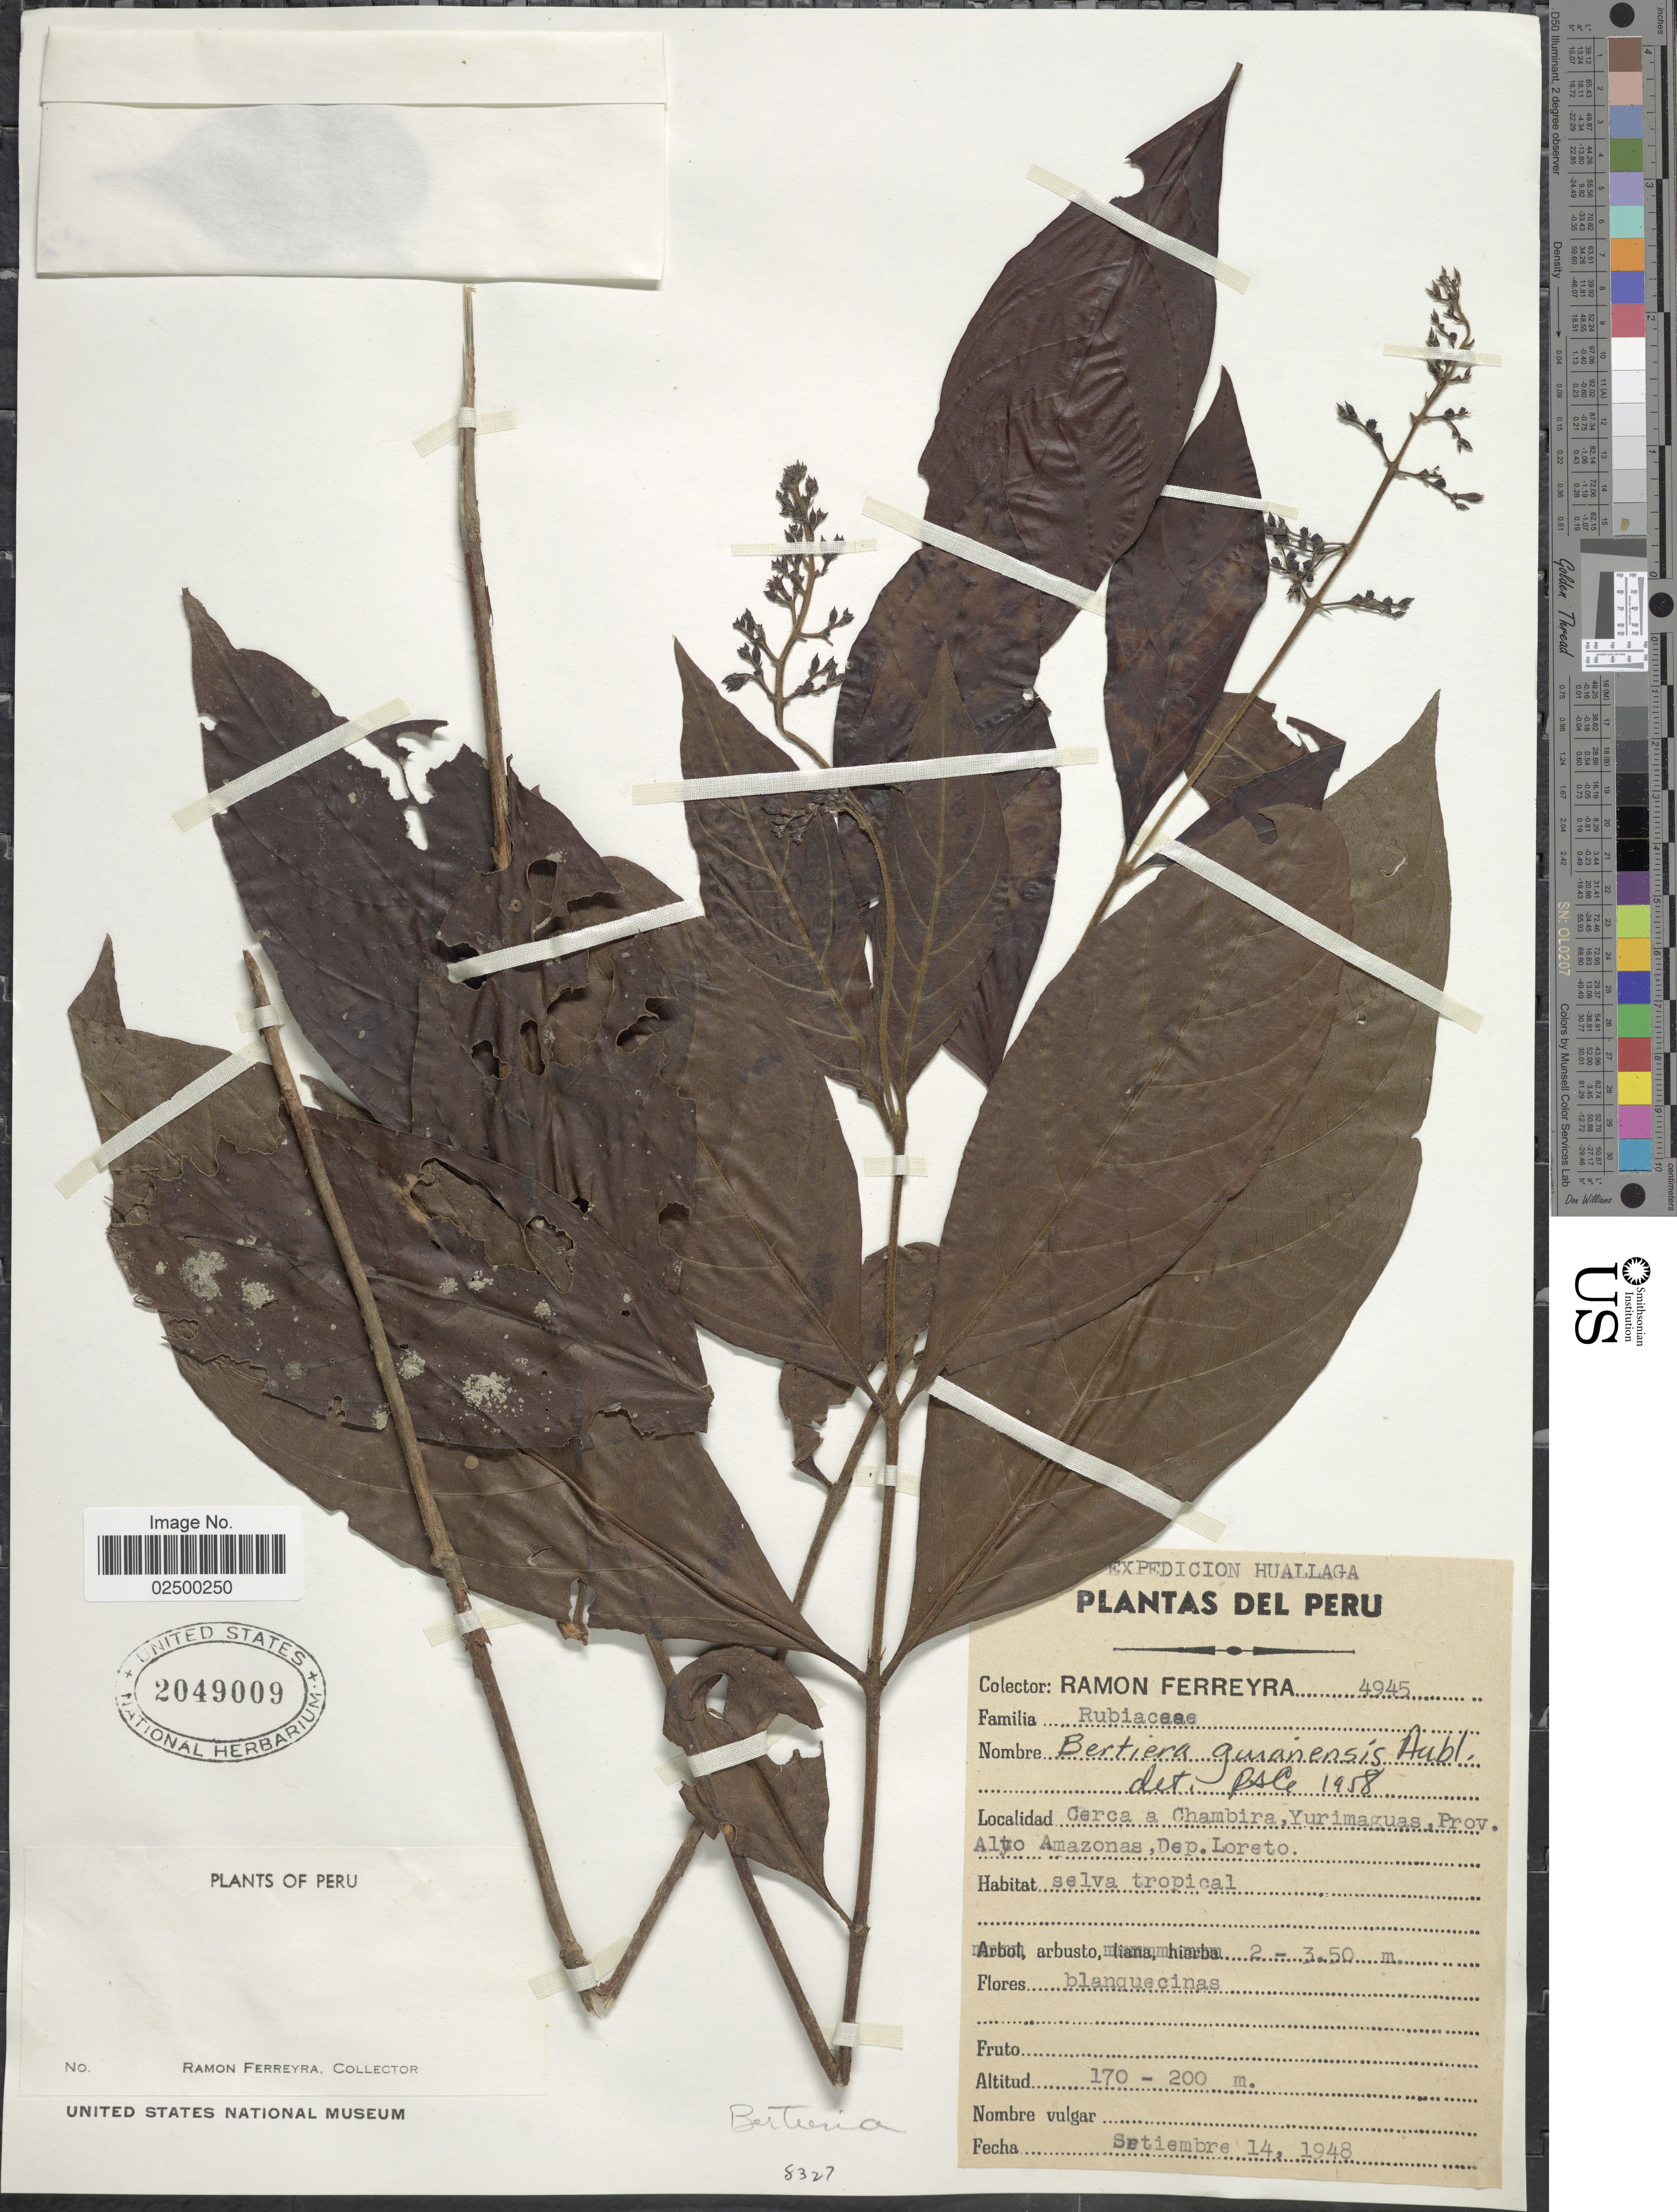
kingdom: Plantae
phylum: Tracheophyta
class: Magnoliopsida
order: Gentianales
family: Rubiaceae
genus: Bertiera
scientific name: Bertiera guianensis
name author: Aubl.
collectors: R. A. Ferreyra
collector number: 4945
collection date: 1948-09-14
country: Peru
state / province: Loreto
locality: Cerca a Chambira, Yurimaguas, Prov. Alto Amazonas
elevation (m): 170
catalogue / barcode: US 2049009